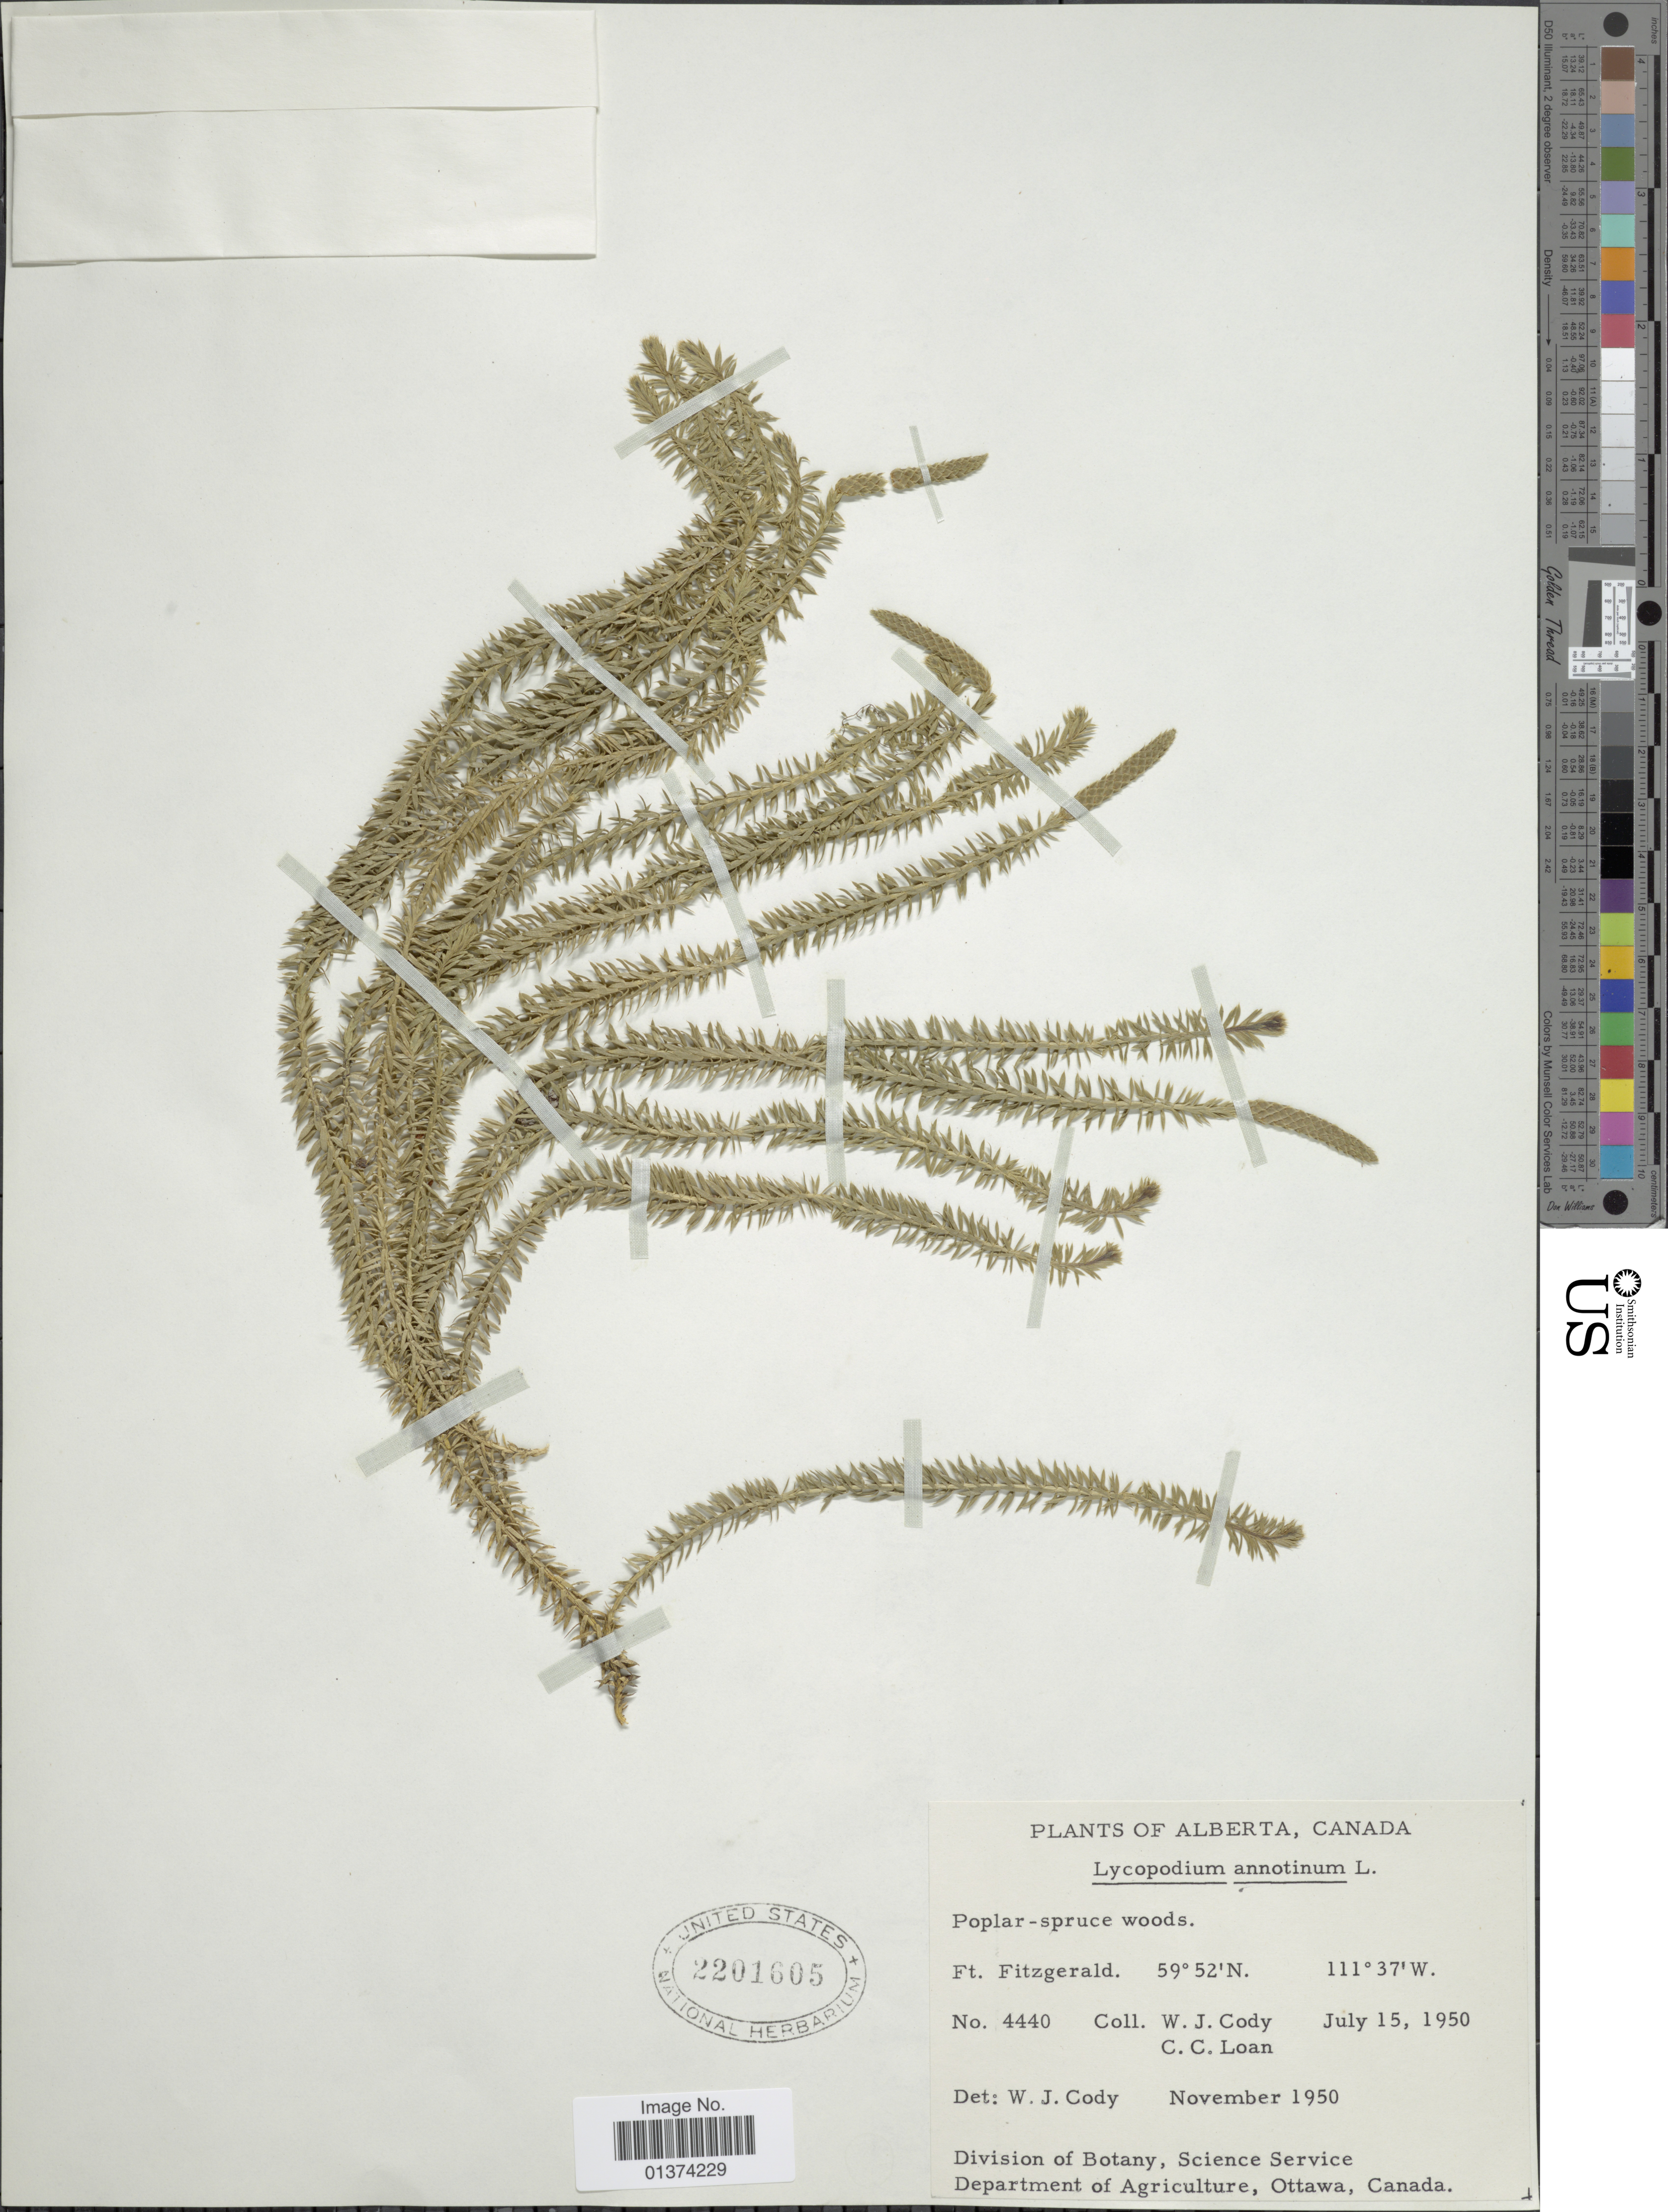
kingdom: Plantae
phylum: Tracheophyta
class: Lycopodiopsida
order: Lycopodiales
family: Lycopodiaceae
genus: Spinulum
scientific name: Spinulum annotinum subsp. annotinum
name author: (L.) A. Haines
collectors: W. Cody & C. Loan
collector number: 4440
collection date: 1950-07-15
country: Canada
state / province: Alberta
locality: Ft Fitzgerald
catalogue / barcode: US 2201605